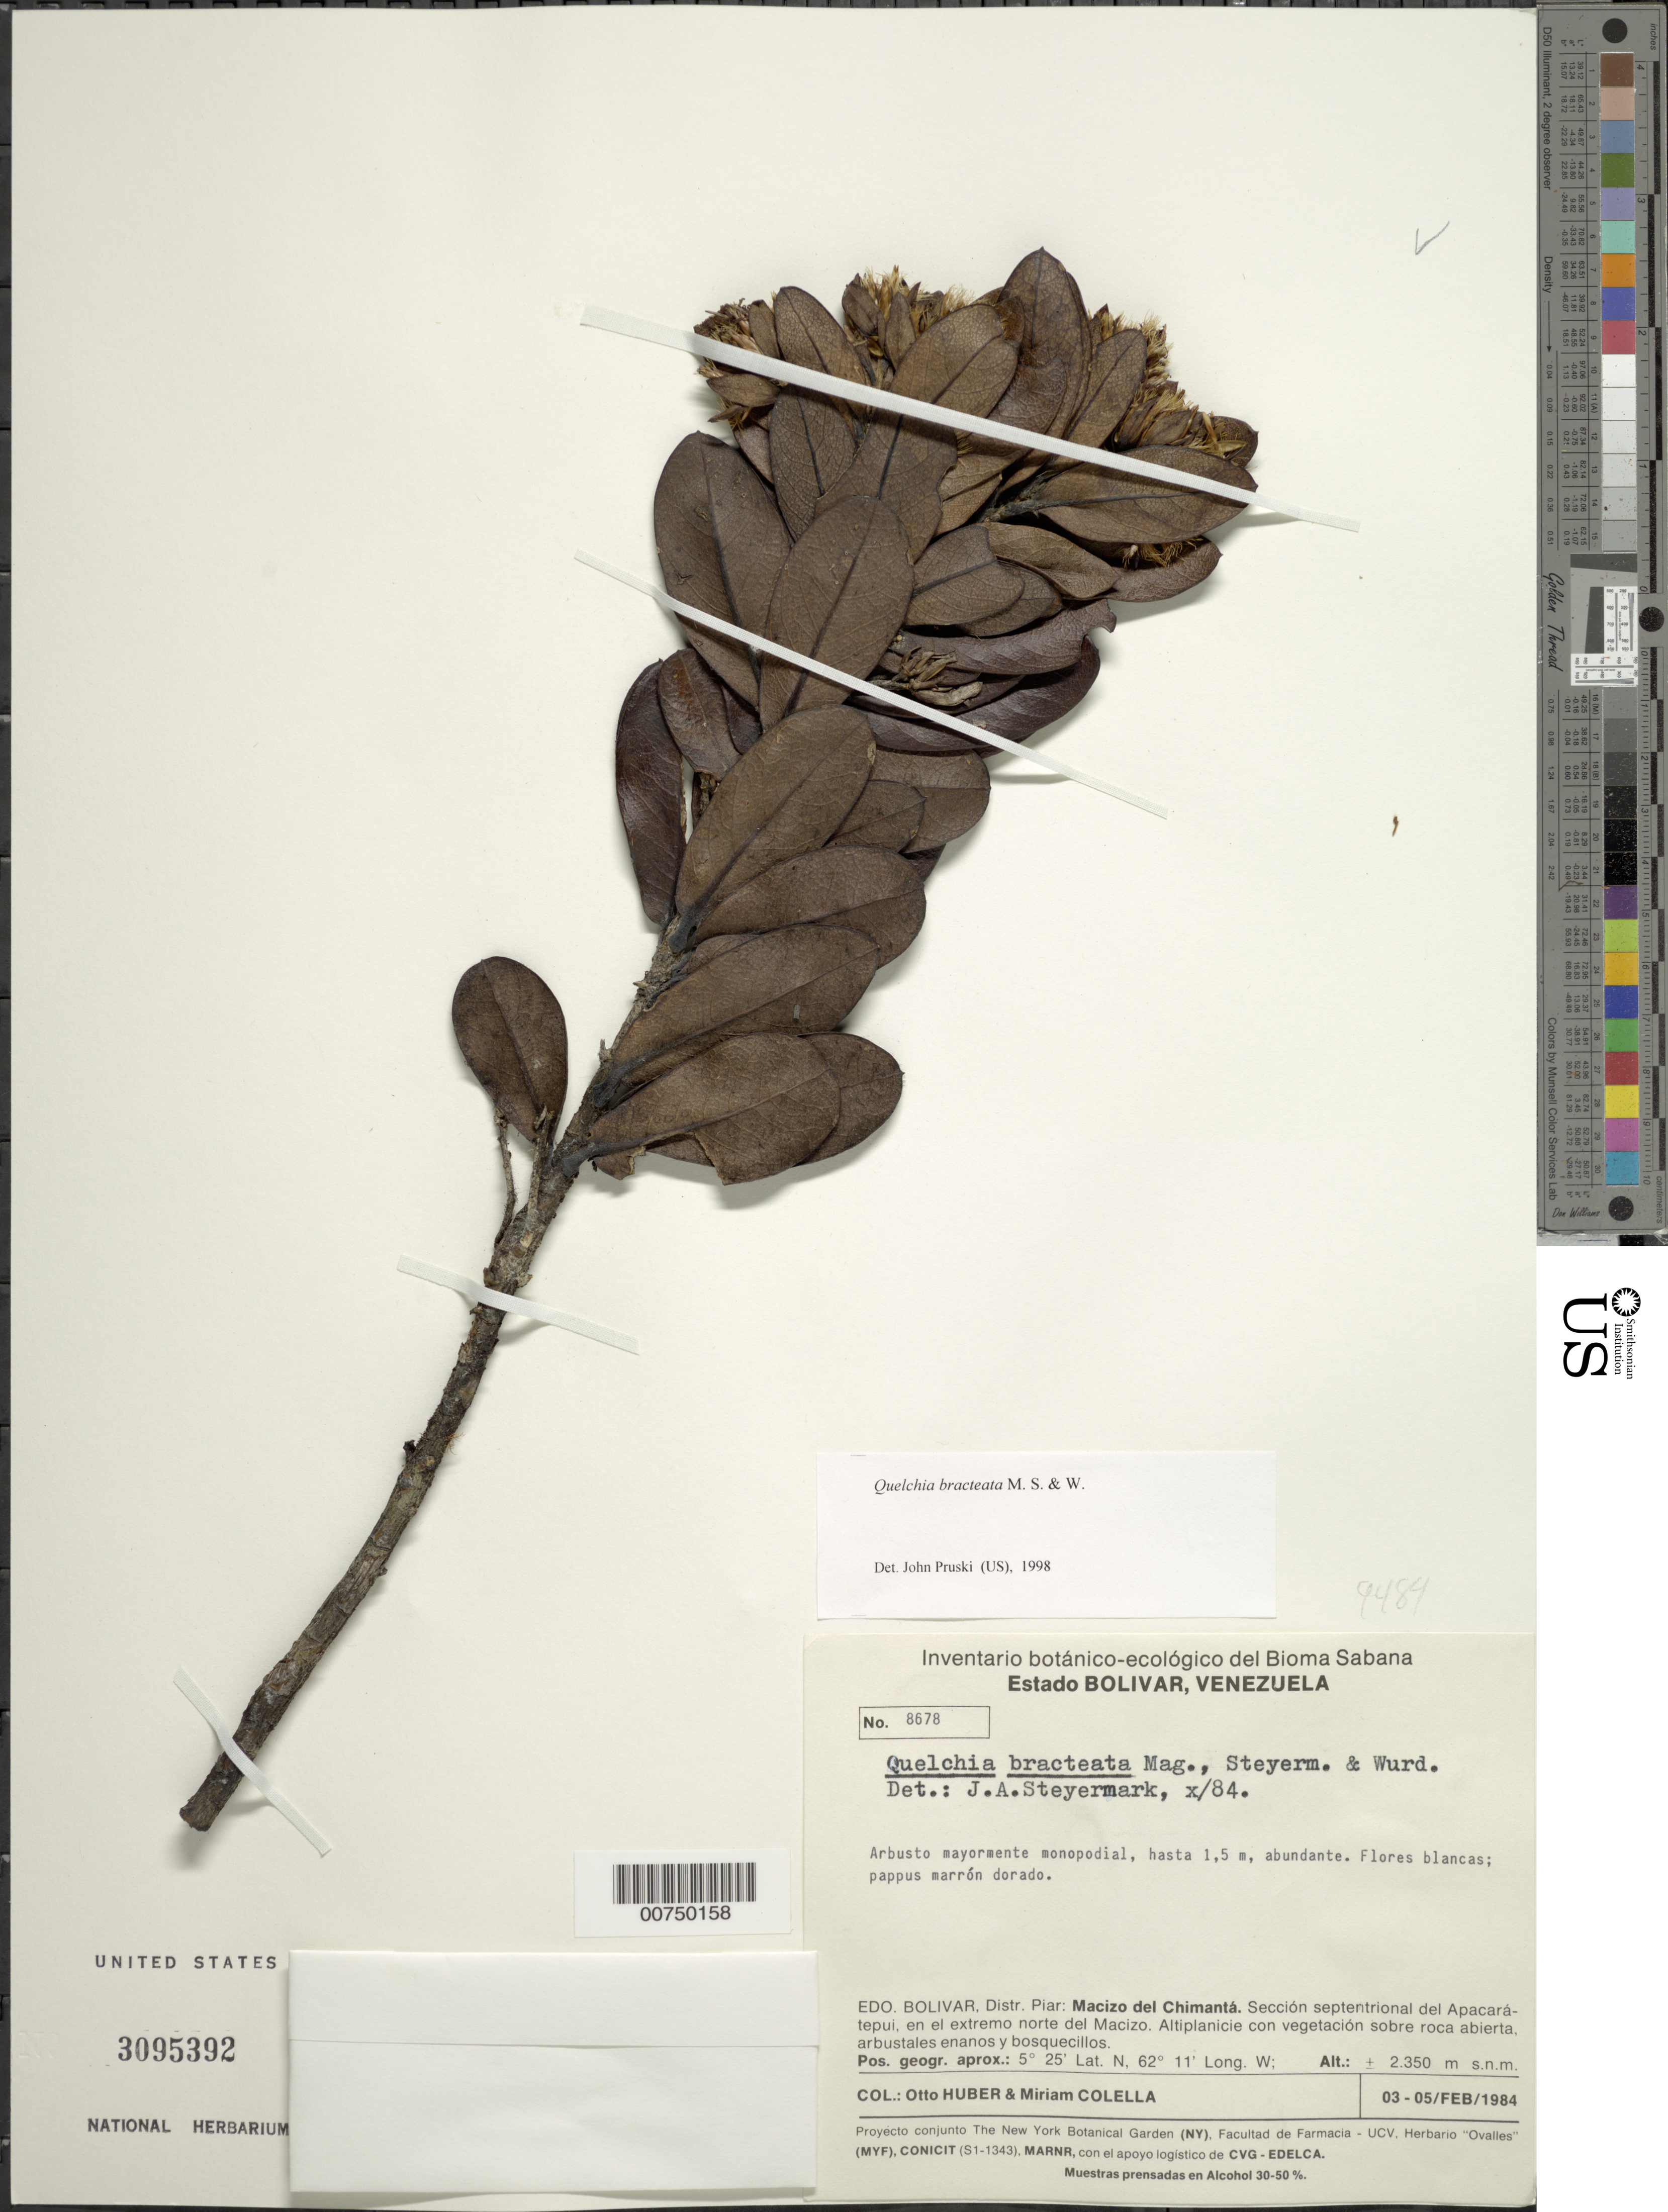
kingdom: Plantae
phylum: Tracheophyta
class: Magnoliopsida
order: Asterales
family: Asteraceae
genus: Quelchia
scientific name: Quelchia bracteata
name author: Maguire et al.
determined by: Pruski, J. F.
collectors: O. Huber & M. Colella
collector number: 8678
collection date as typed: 3-Feb-84 to 5-Feb-84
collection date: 1984-02-03/1984-02-05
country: Venezuela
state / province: Bolívar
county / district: Piar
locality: Macizo del Chimantá, sección septentríonal del Abacapá-tepuí, en el extremo norte del Macizo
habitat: Altiplanicia con vegetación sobre roca abierta, arbustales enanos y bosquecillos.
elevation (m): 2350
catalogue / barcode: US 3095392